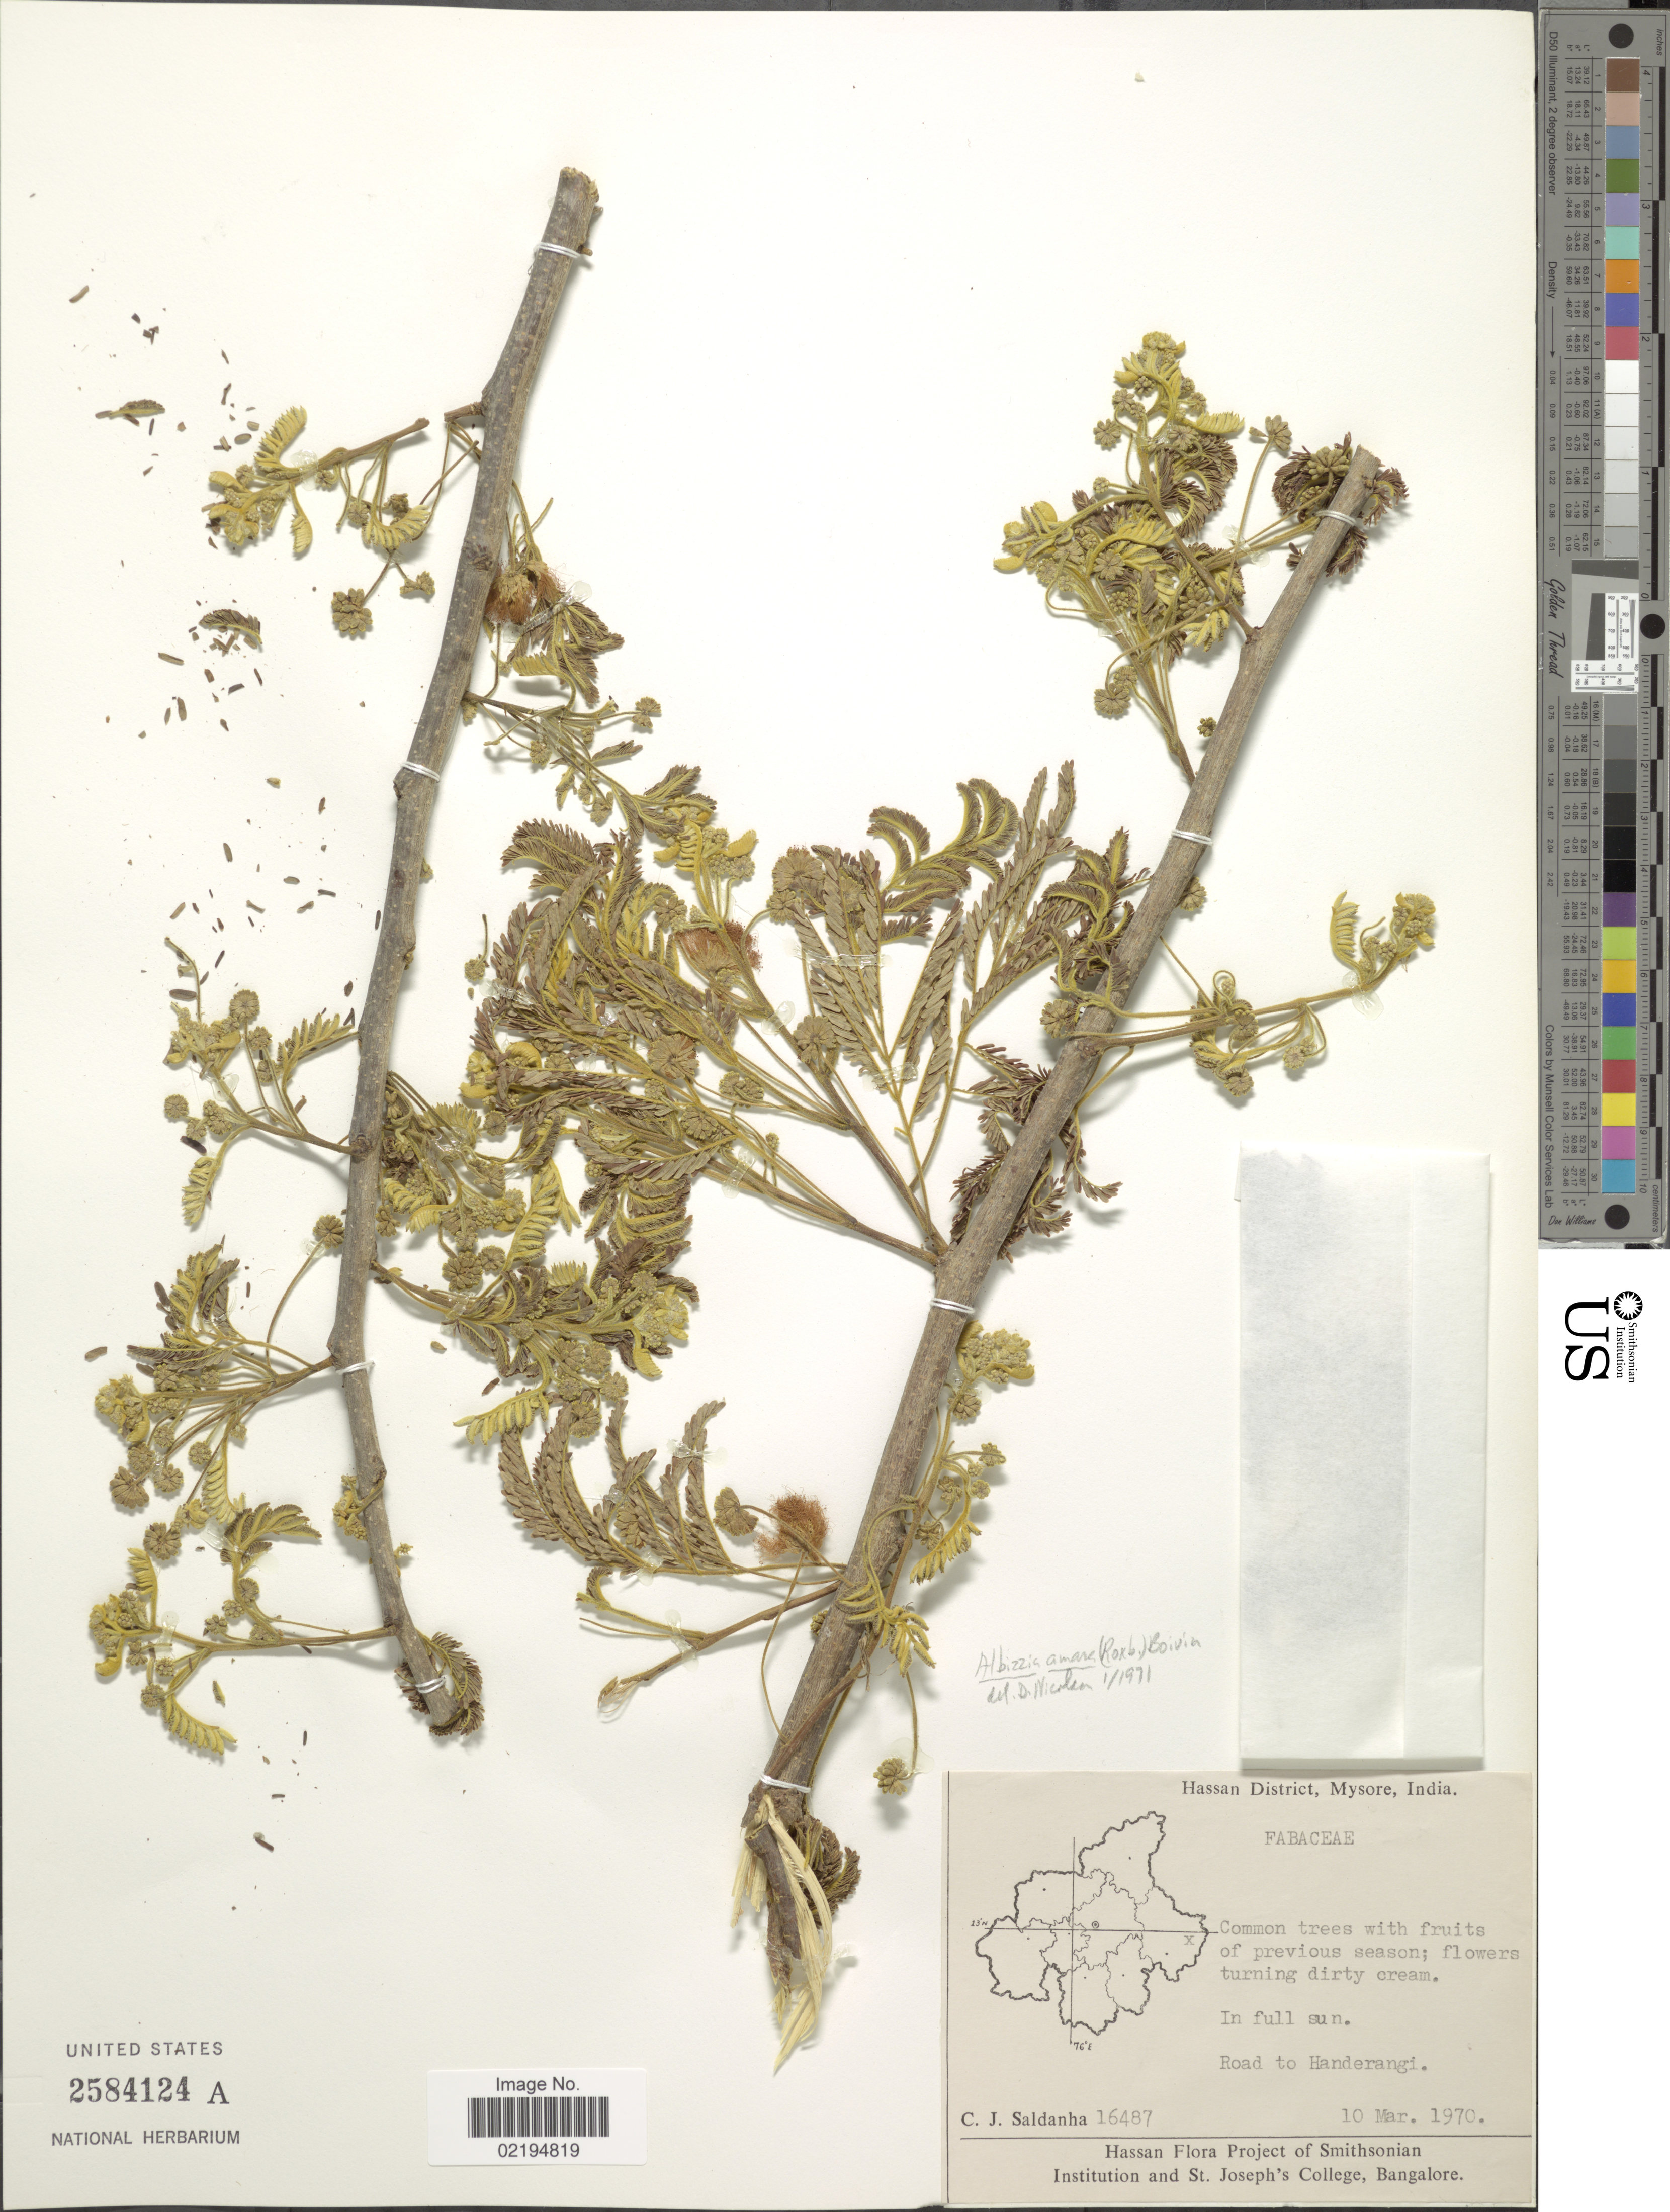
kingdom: Plantae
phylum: Tracheophyta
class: Magnoliopsida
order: Fabales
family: Fabaceae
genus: Albizia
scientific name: Albizia amara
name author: (Roxb.) Boivin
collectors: C. J. Saldanha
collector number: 16487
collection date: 1970-03-10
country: India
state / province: Karnataka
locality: Hassan District, Mysore, Road to Handerangi.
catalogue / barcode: US 2584124A